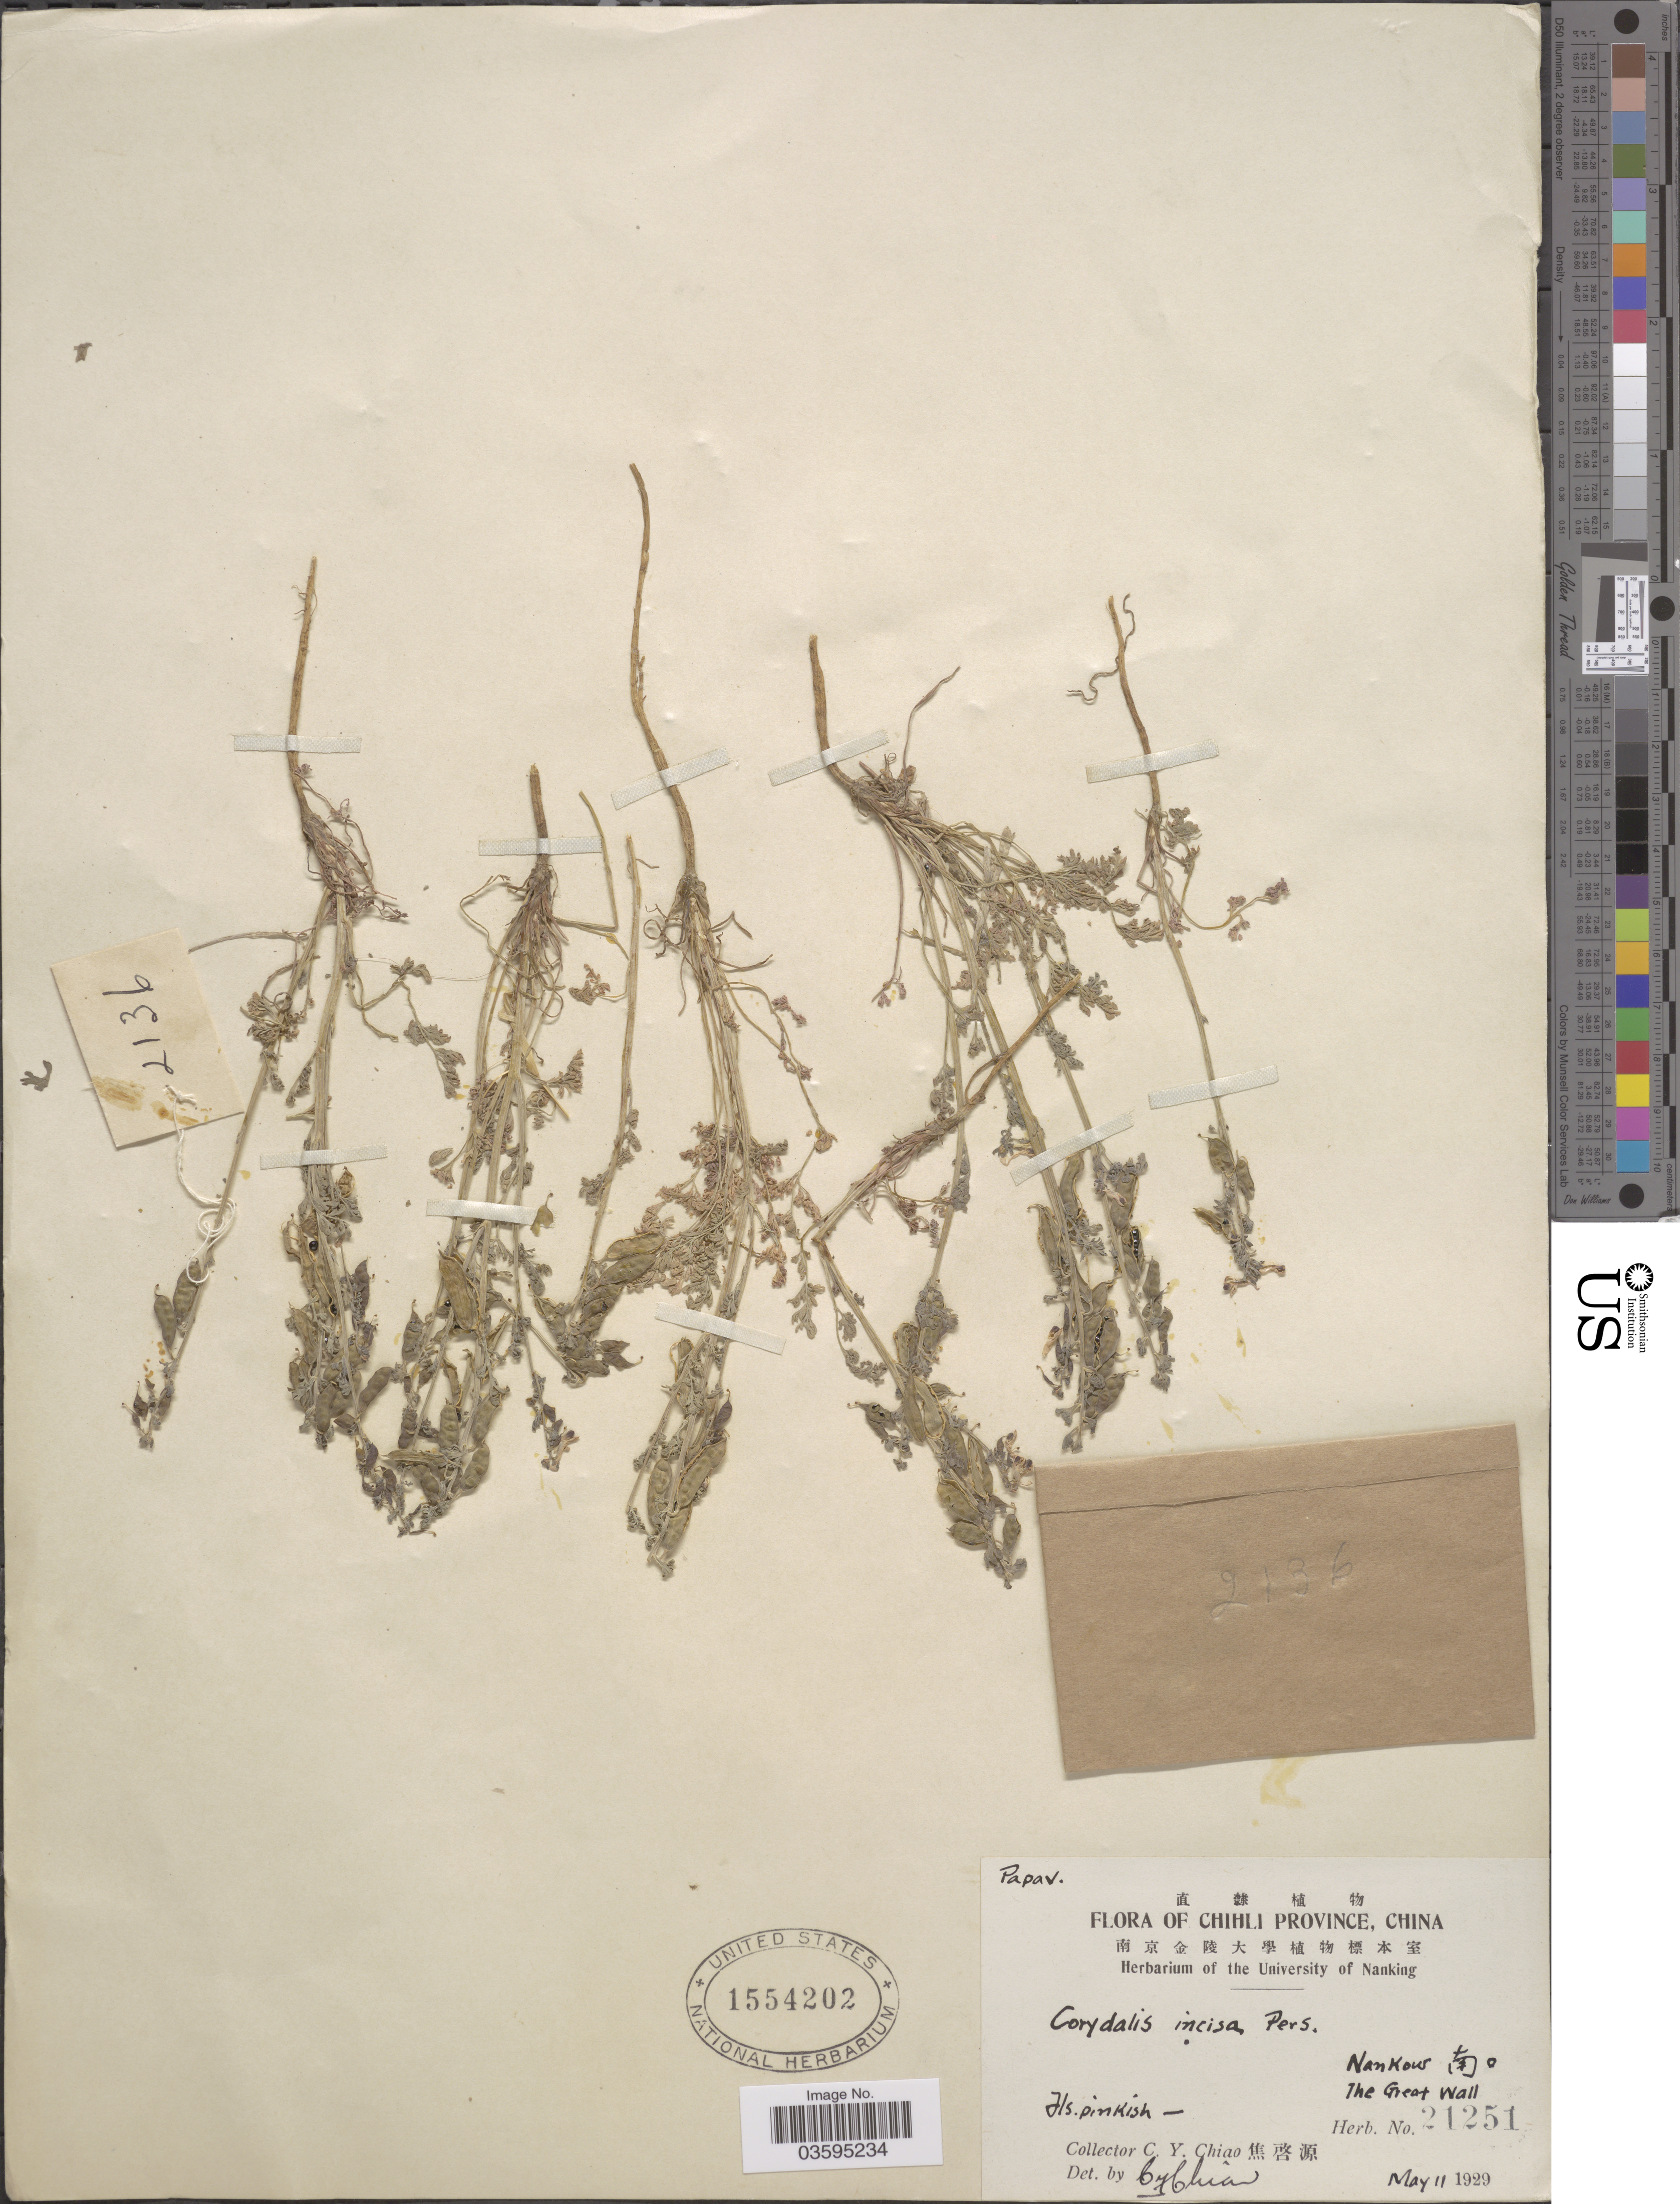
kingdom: Plantae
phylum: Tracheophyta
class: Magnoliopsida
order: Ranunculales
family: Papaveraceae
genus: Corydalis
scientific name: Corydalis incisa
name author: (Thunb.) Pers.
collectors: C. Y. Chiao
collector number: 21251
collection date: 1929-05-11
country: China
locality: Chihli Province. Nankour X. The Great Wall.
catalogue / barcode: US 1554202